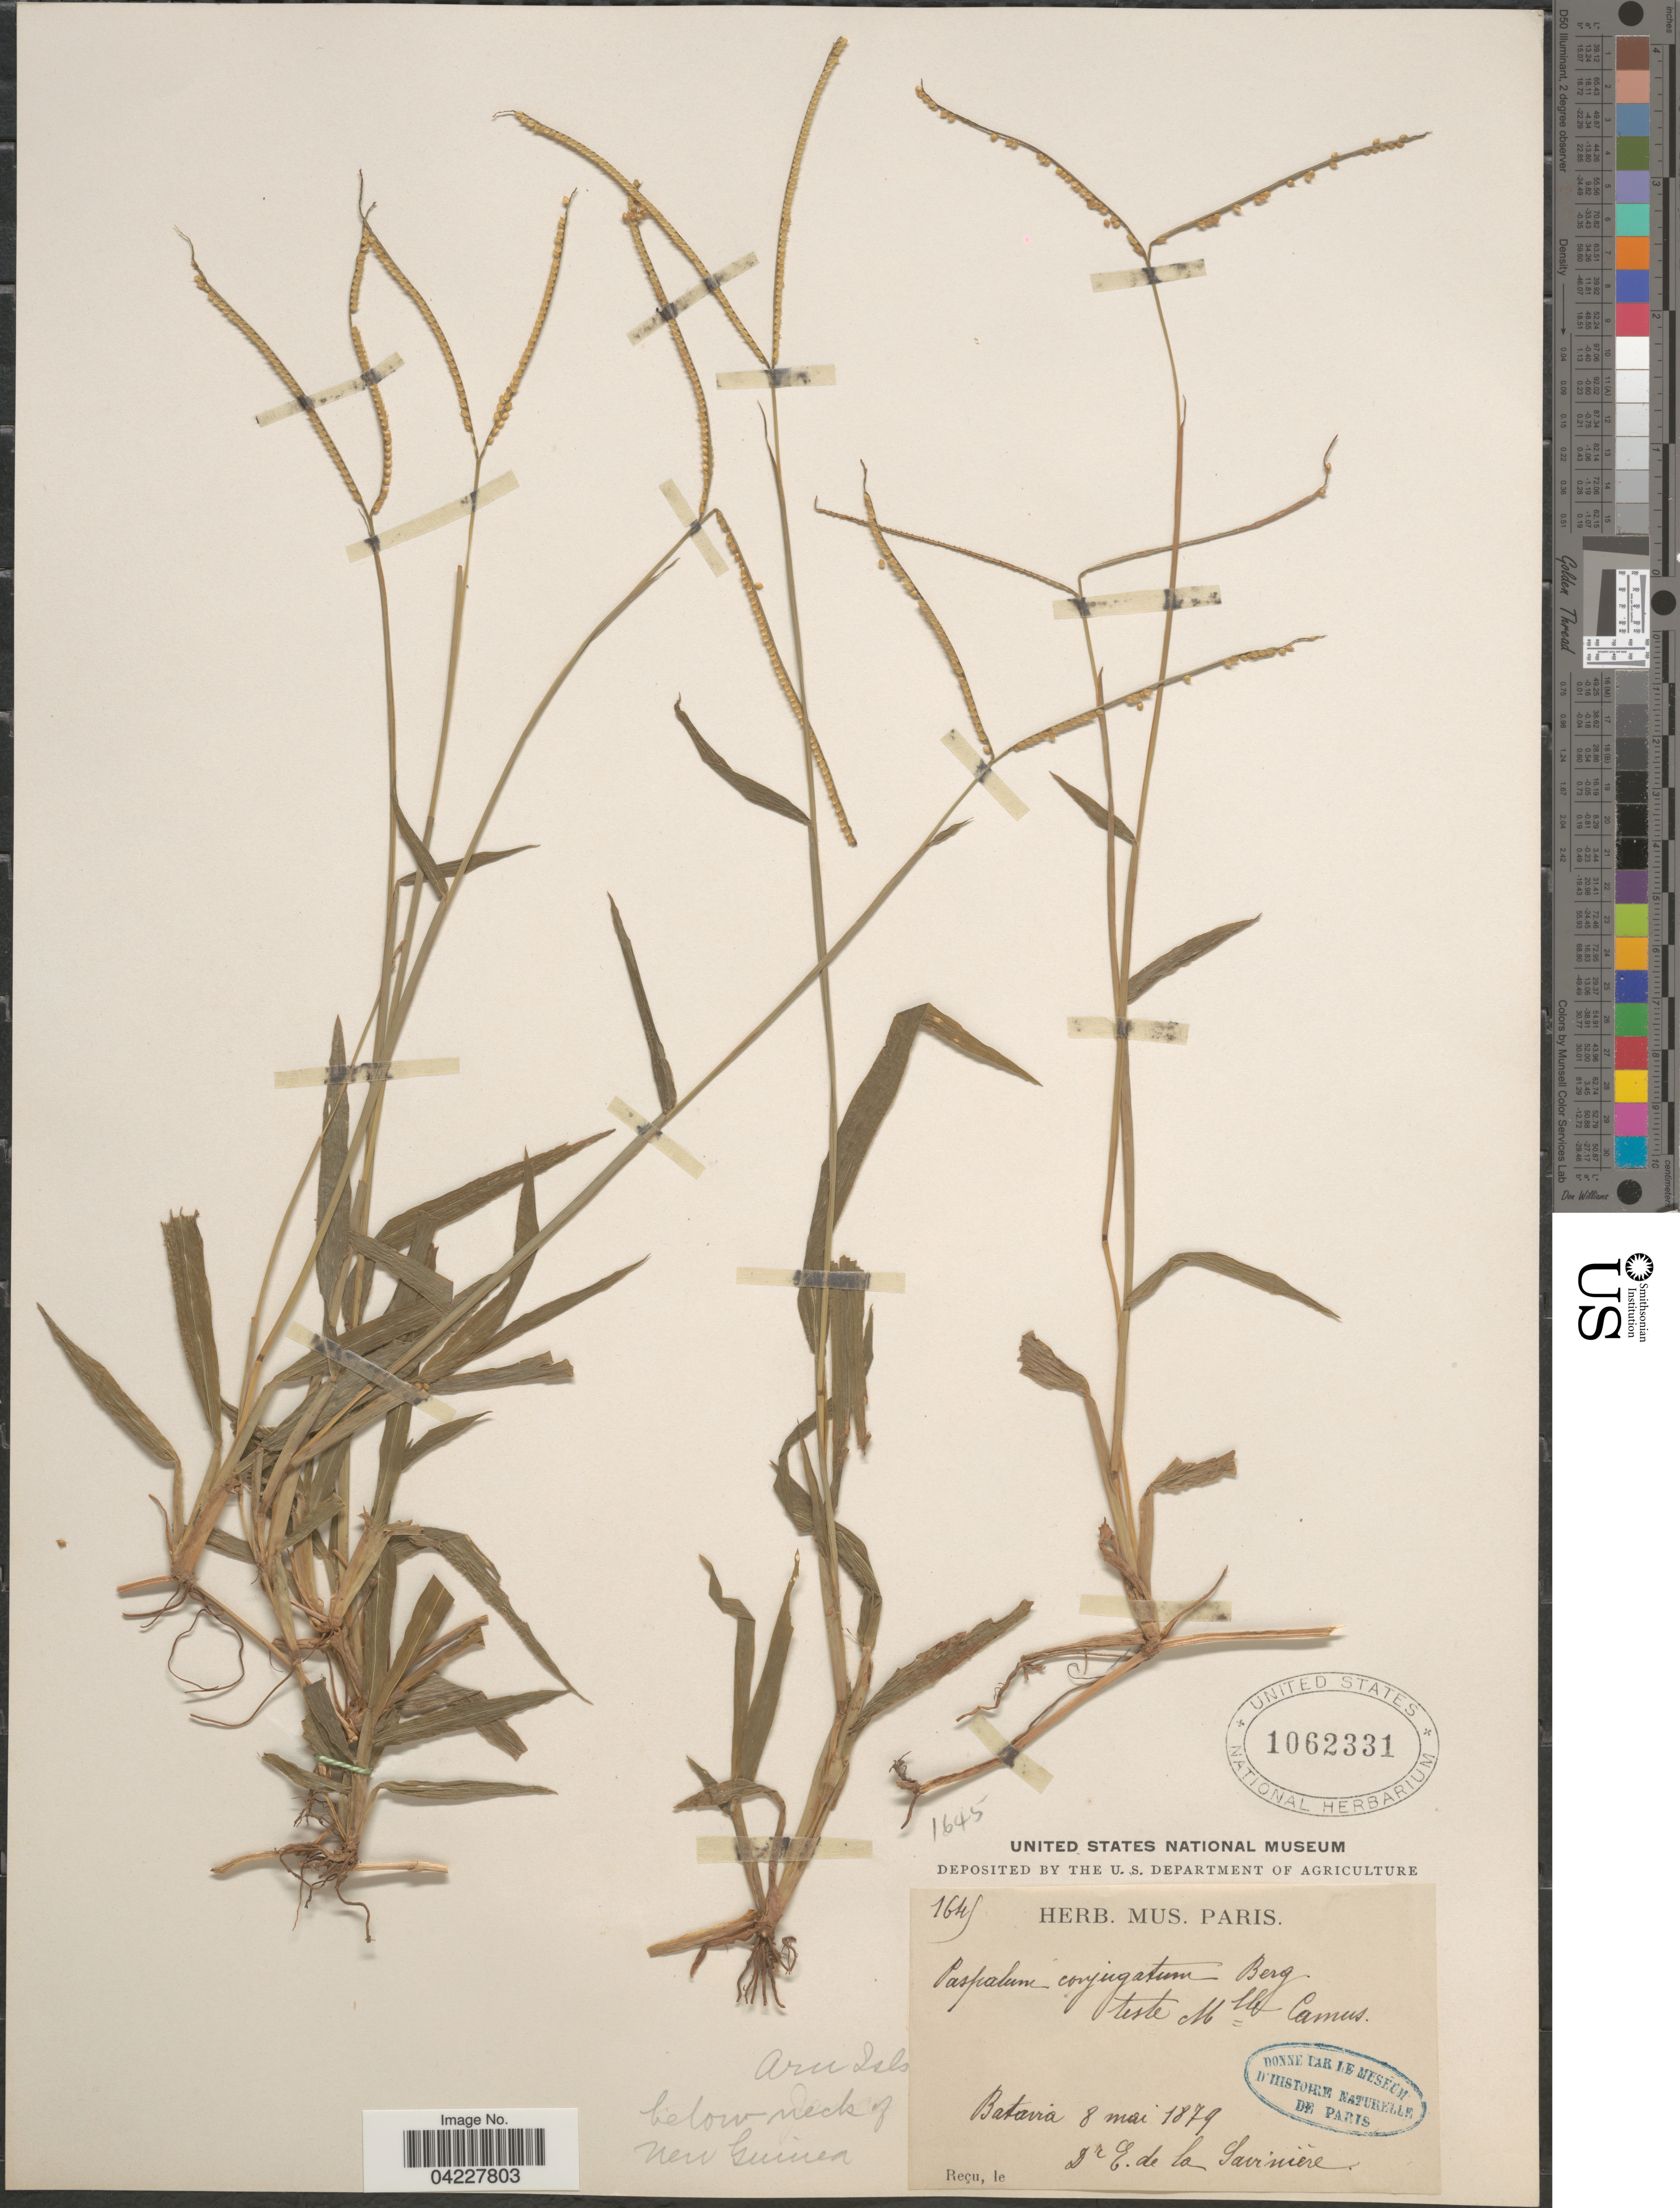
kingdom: Plantae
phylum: Tracheophyta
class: Liliopsida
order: Poales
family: Poaceae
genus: Paspalum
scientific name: Paspalum conjugatum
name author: P.J. Bergius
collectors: E. Savinierra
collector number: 1645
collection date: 1879-05-08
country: Indonesia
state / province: Maluku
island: New Guinea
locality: Aru Isls below neck of New Guinea. Batavia.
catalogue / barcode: US 1062331